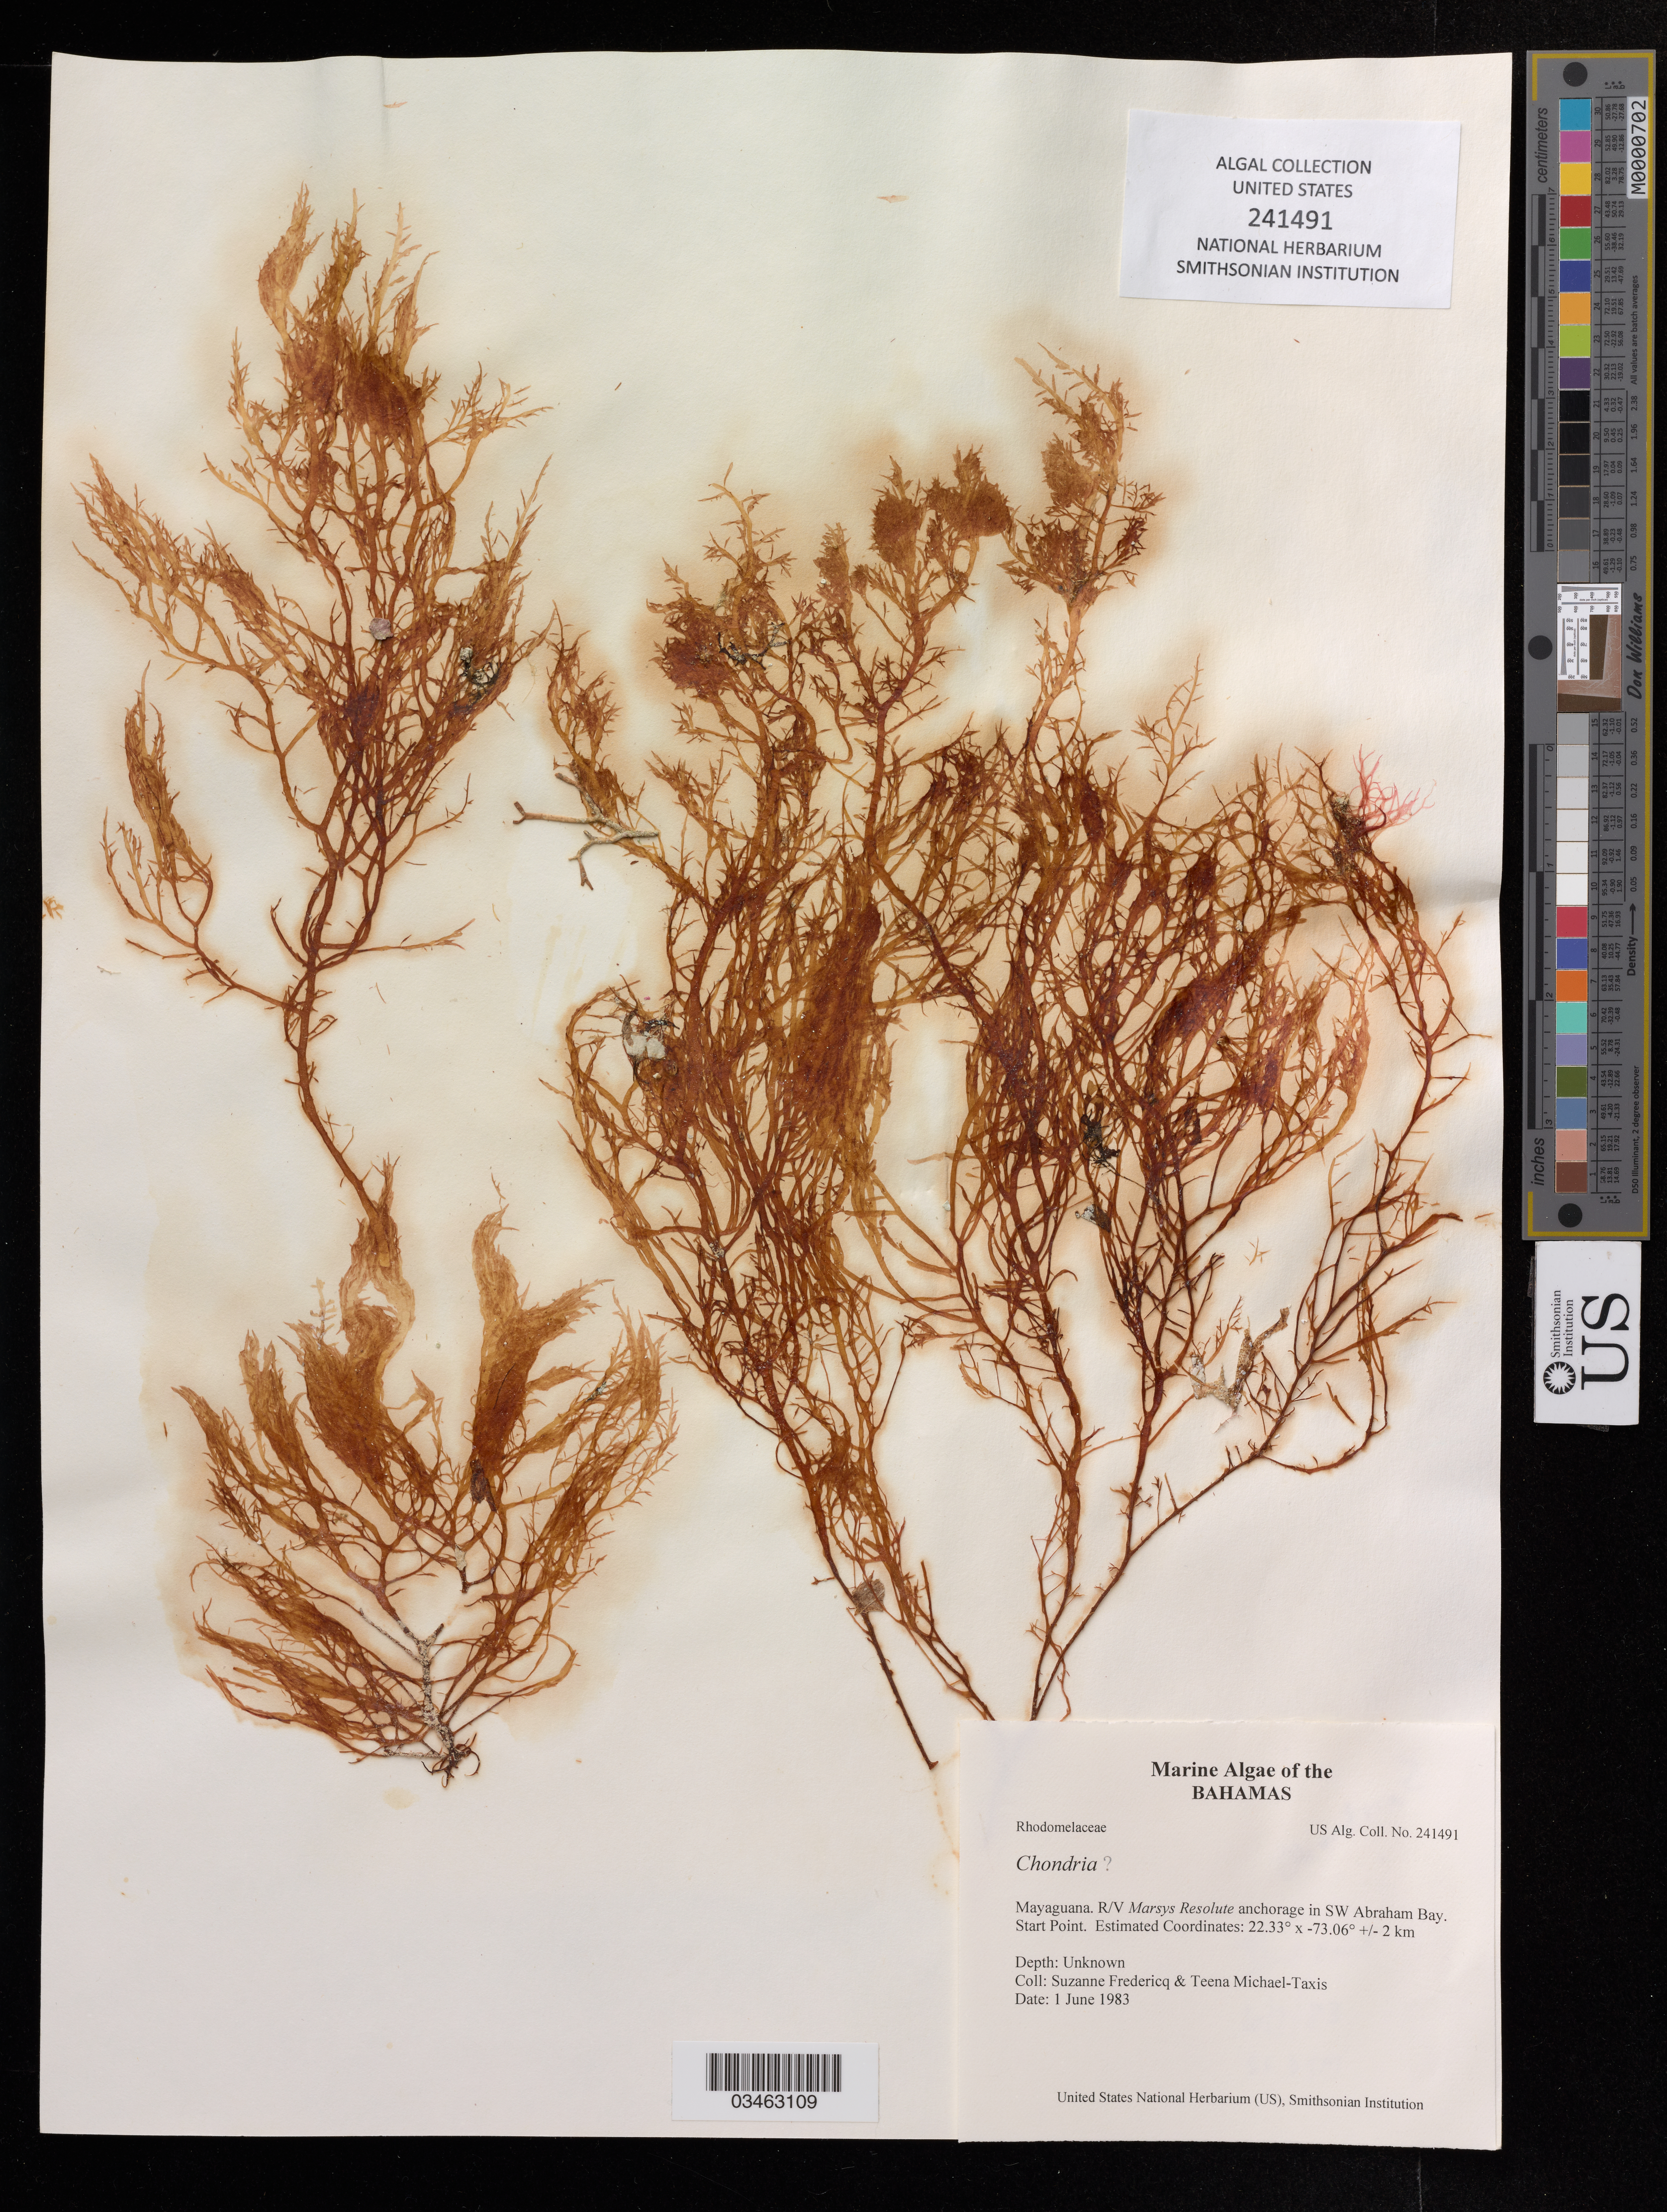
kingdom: Plantae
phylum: Rhodophyta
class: Florideophyceae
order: Ceramiales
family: Rhodomelaceae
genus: Chondria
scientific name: Chondria sp.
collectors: S. Fredericq & T. Michael-Taxis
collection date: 1983-06-01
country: Bahamas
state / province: Mayaguana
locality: R/V Marsys Resolute anchorage in SW Abraham Bay. Start Point.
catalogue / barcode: US 241491